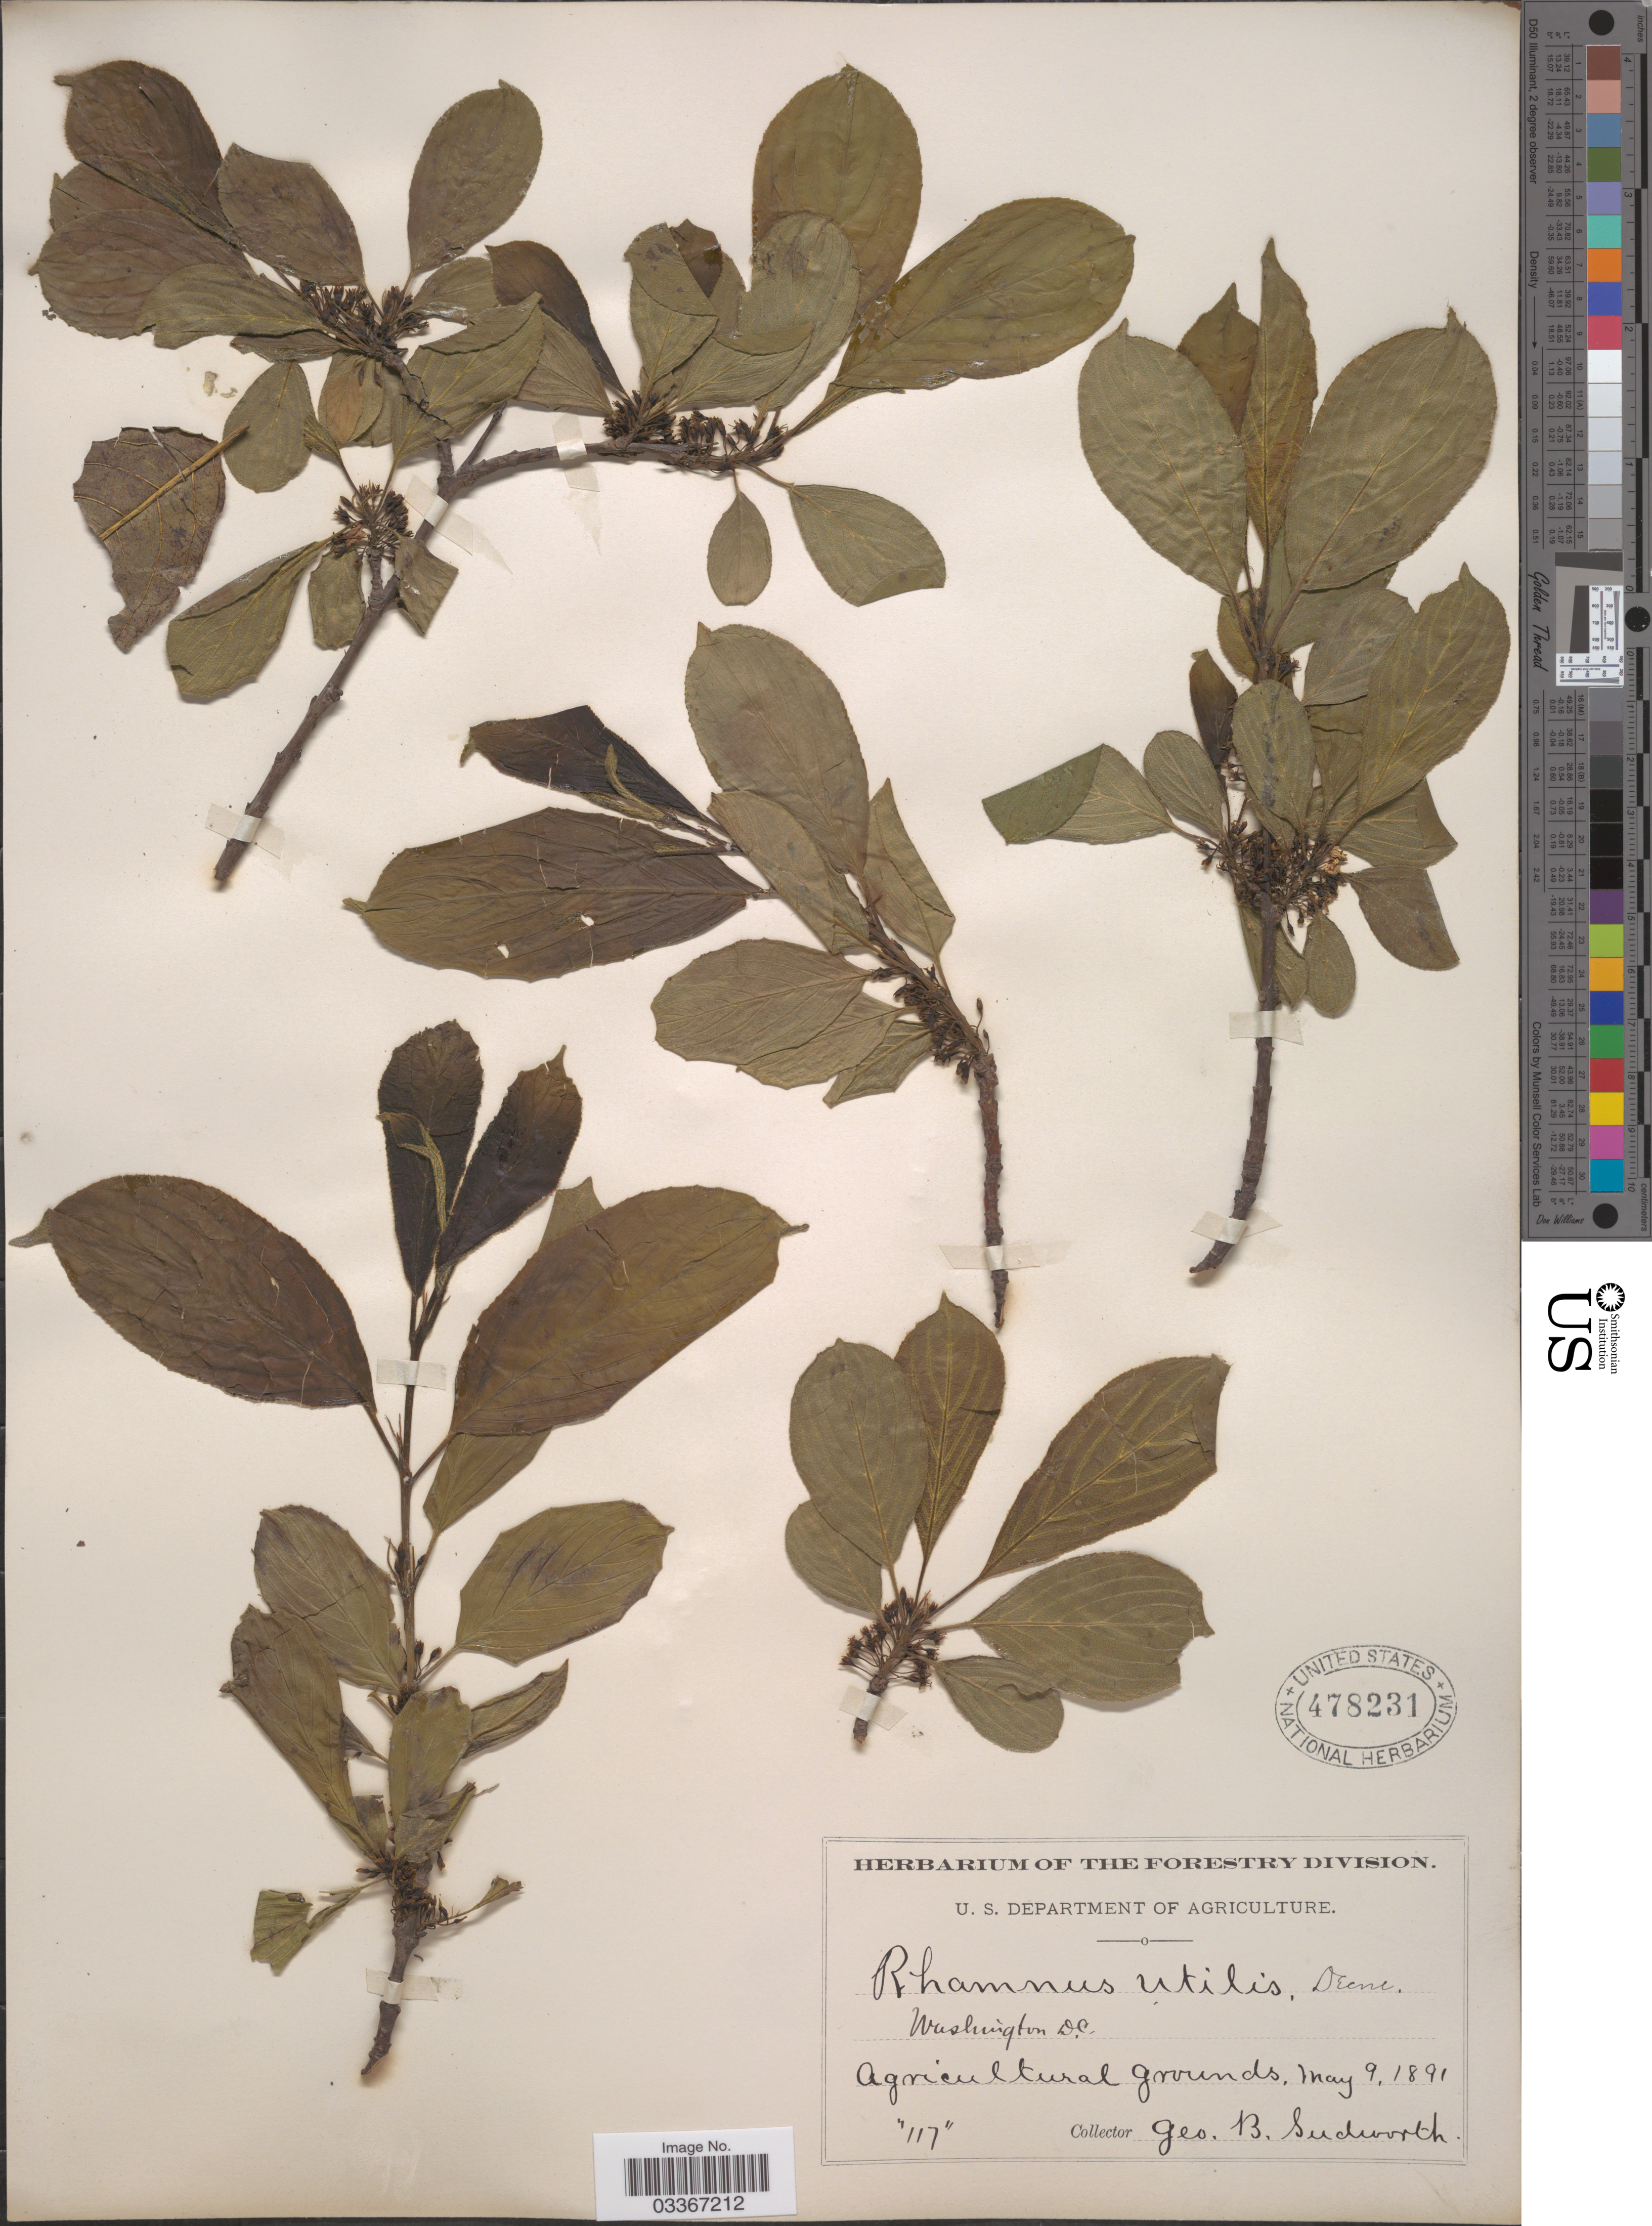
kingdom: Plantae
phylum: Tracheophyta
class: Magnoliopsida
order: Rosales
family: Rhamnaceae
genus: Rhamnus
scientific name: Rhamnus utilis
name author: Decne.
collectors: G. B. Sudworth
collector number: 117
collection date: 1891-05-09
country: United States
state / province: District of Columbia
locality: Washington D.C. Agricultural grounds.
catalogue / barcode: US 478231